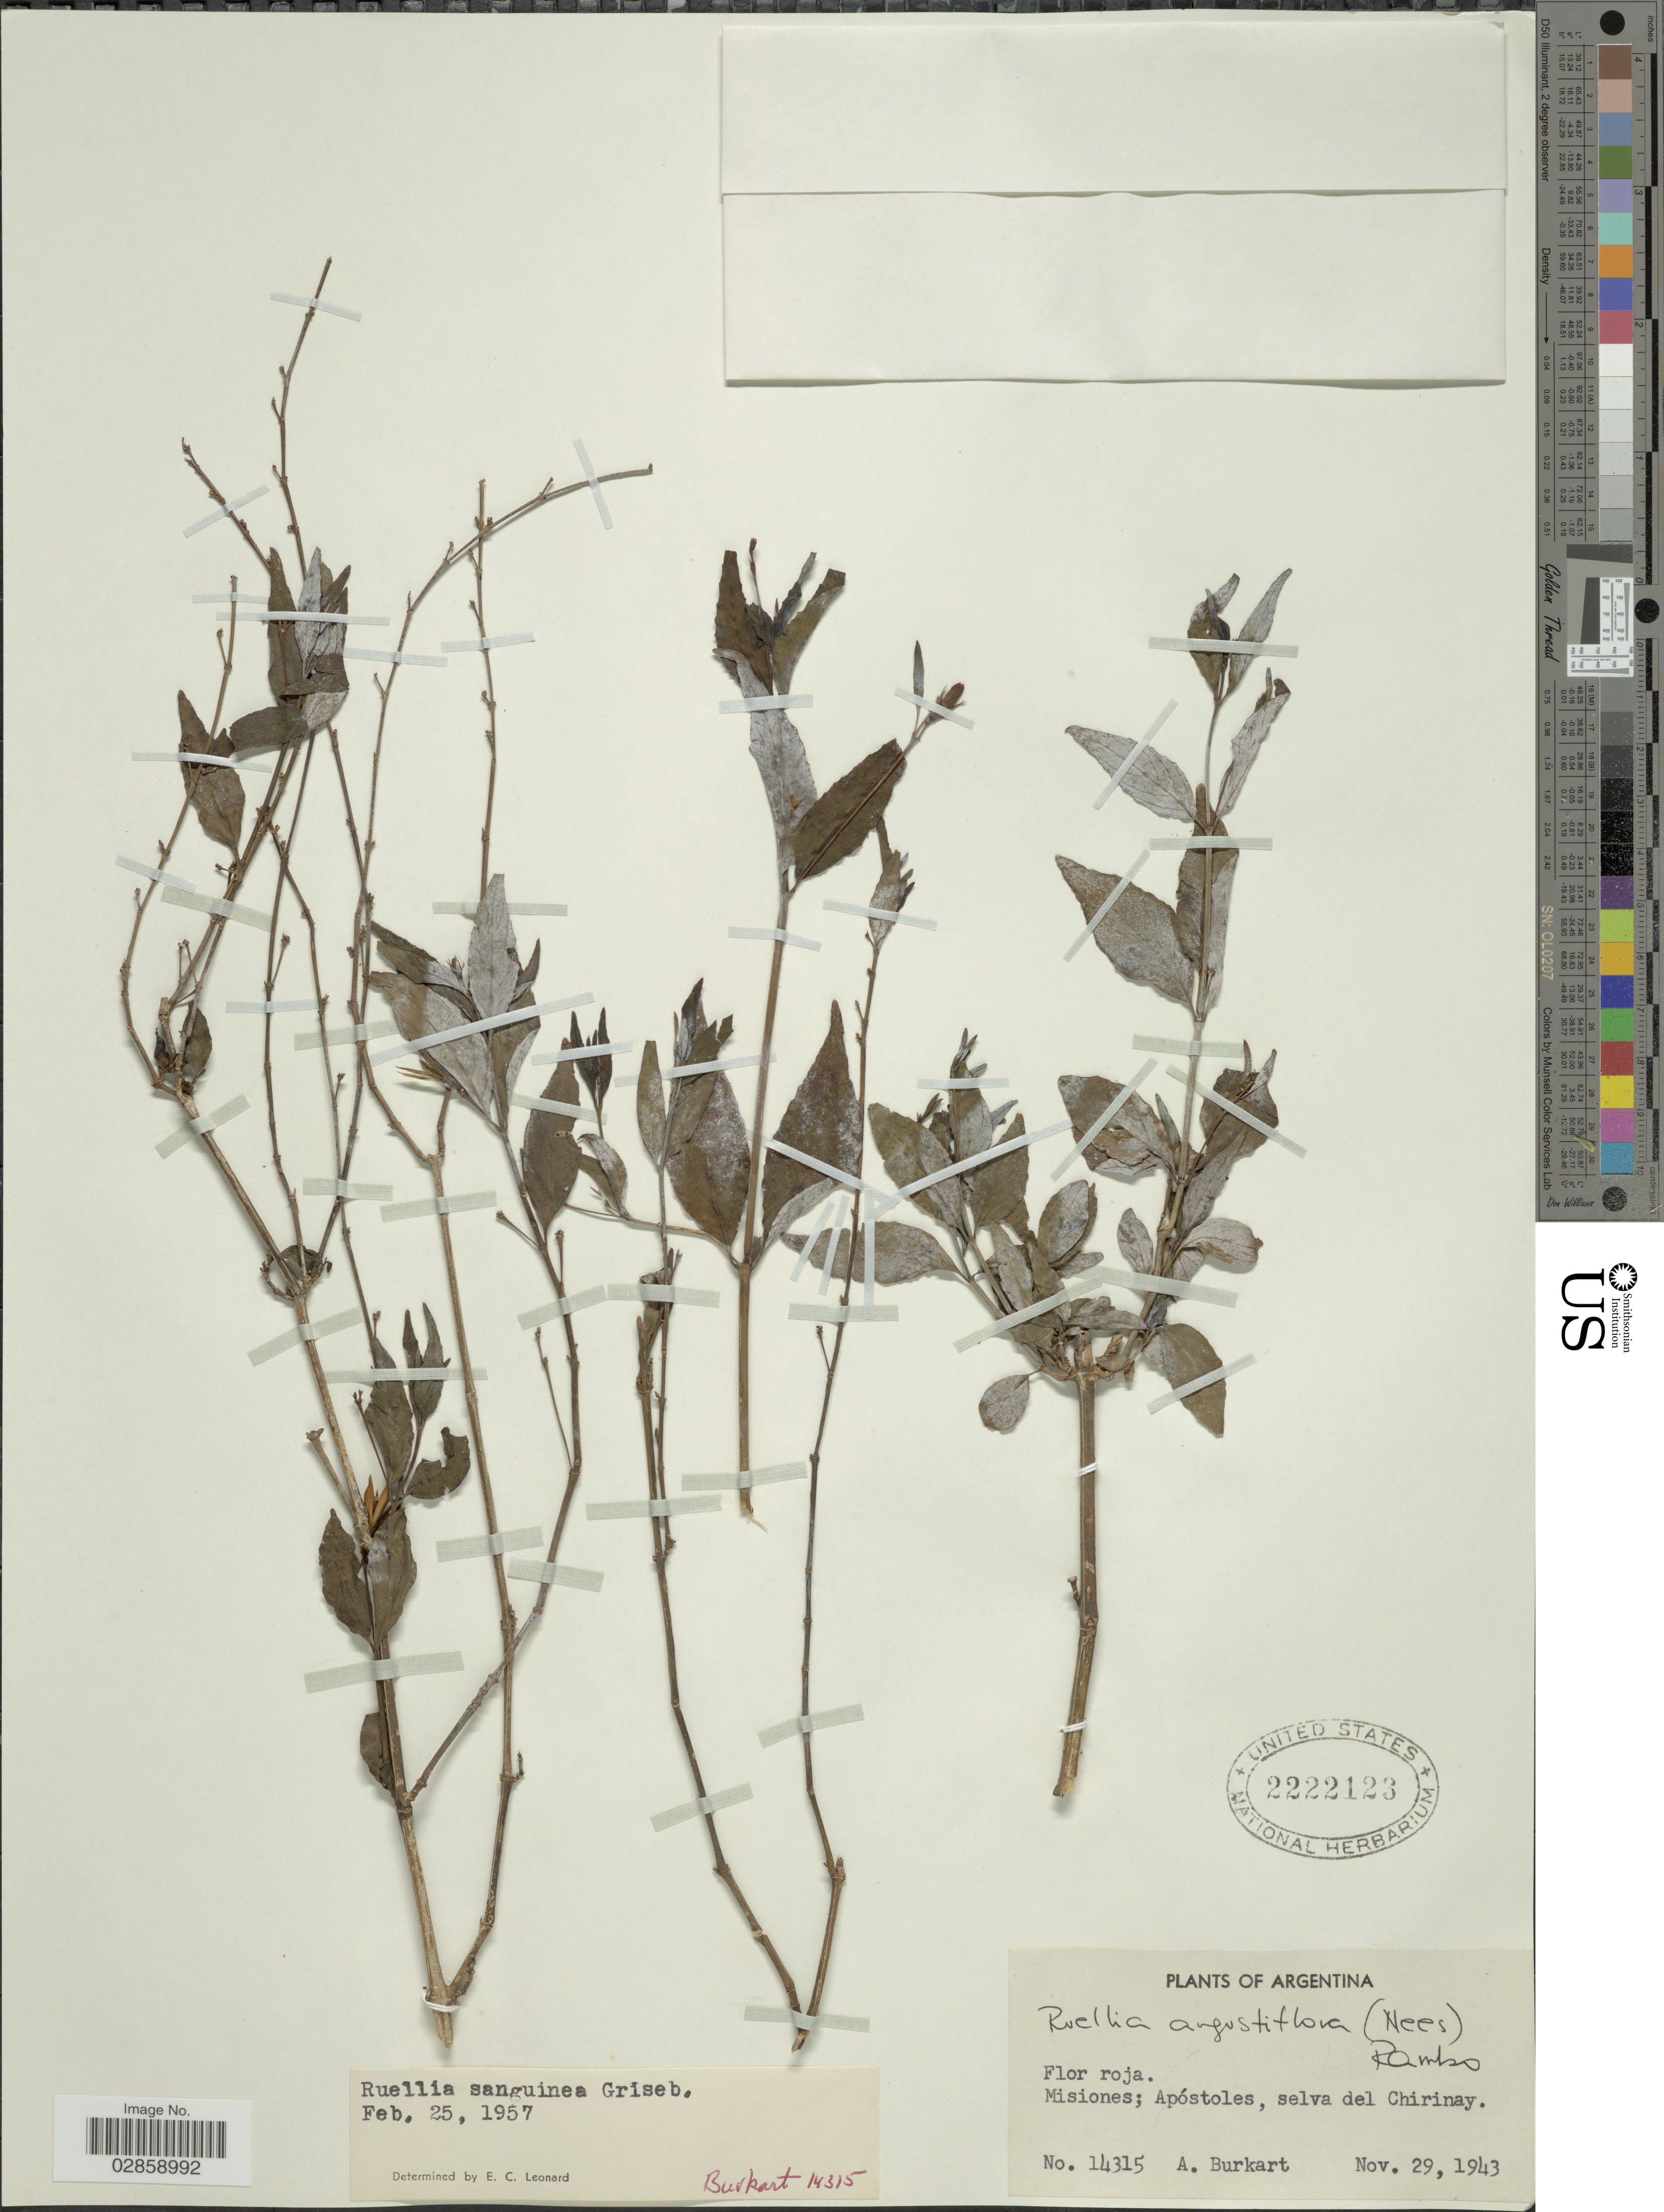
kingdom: Plantae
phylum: Tracheophyta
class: Magnoliopsida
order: Lamiales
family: Acanthaceae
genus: Ruellia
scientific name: Ruellia angustiflora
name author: (Nees) Lindau ex Rambo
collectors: A. E. Burkart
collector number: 14315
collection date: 1943-11-29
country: Argentina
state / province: Misiones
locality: Apóstoles, selva del Chirinay.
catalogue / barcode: US 2222123